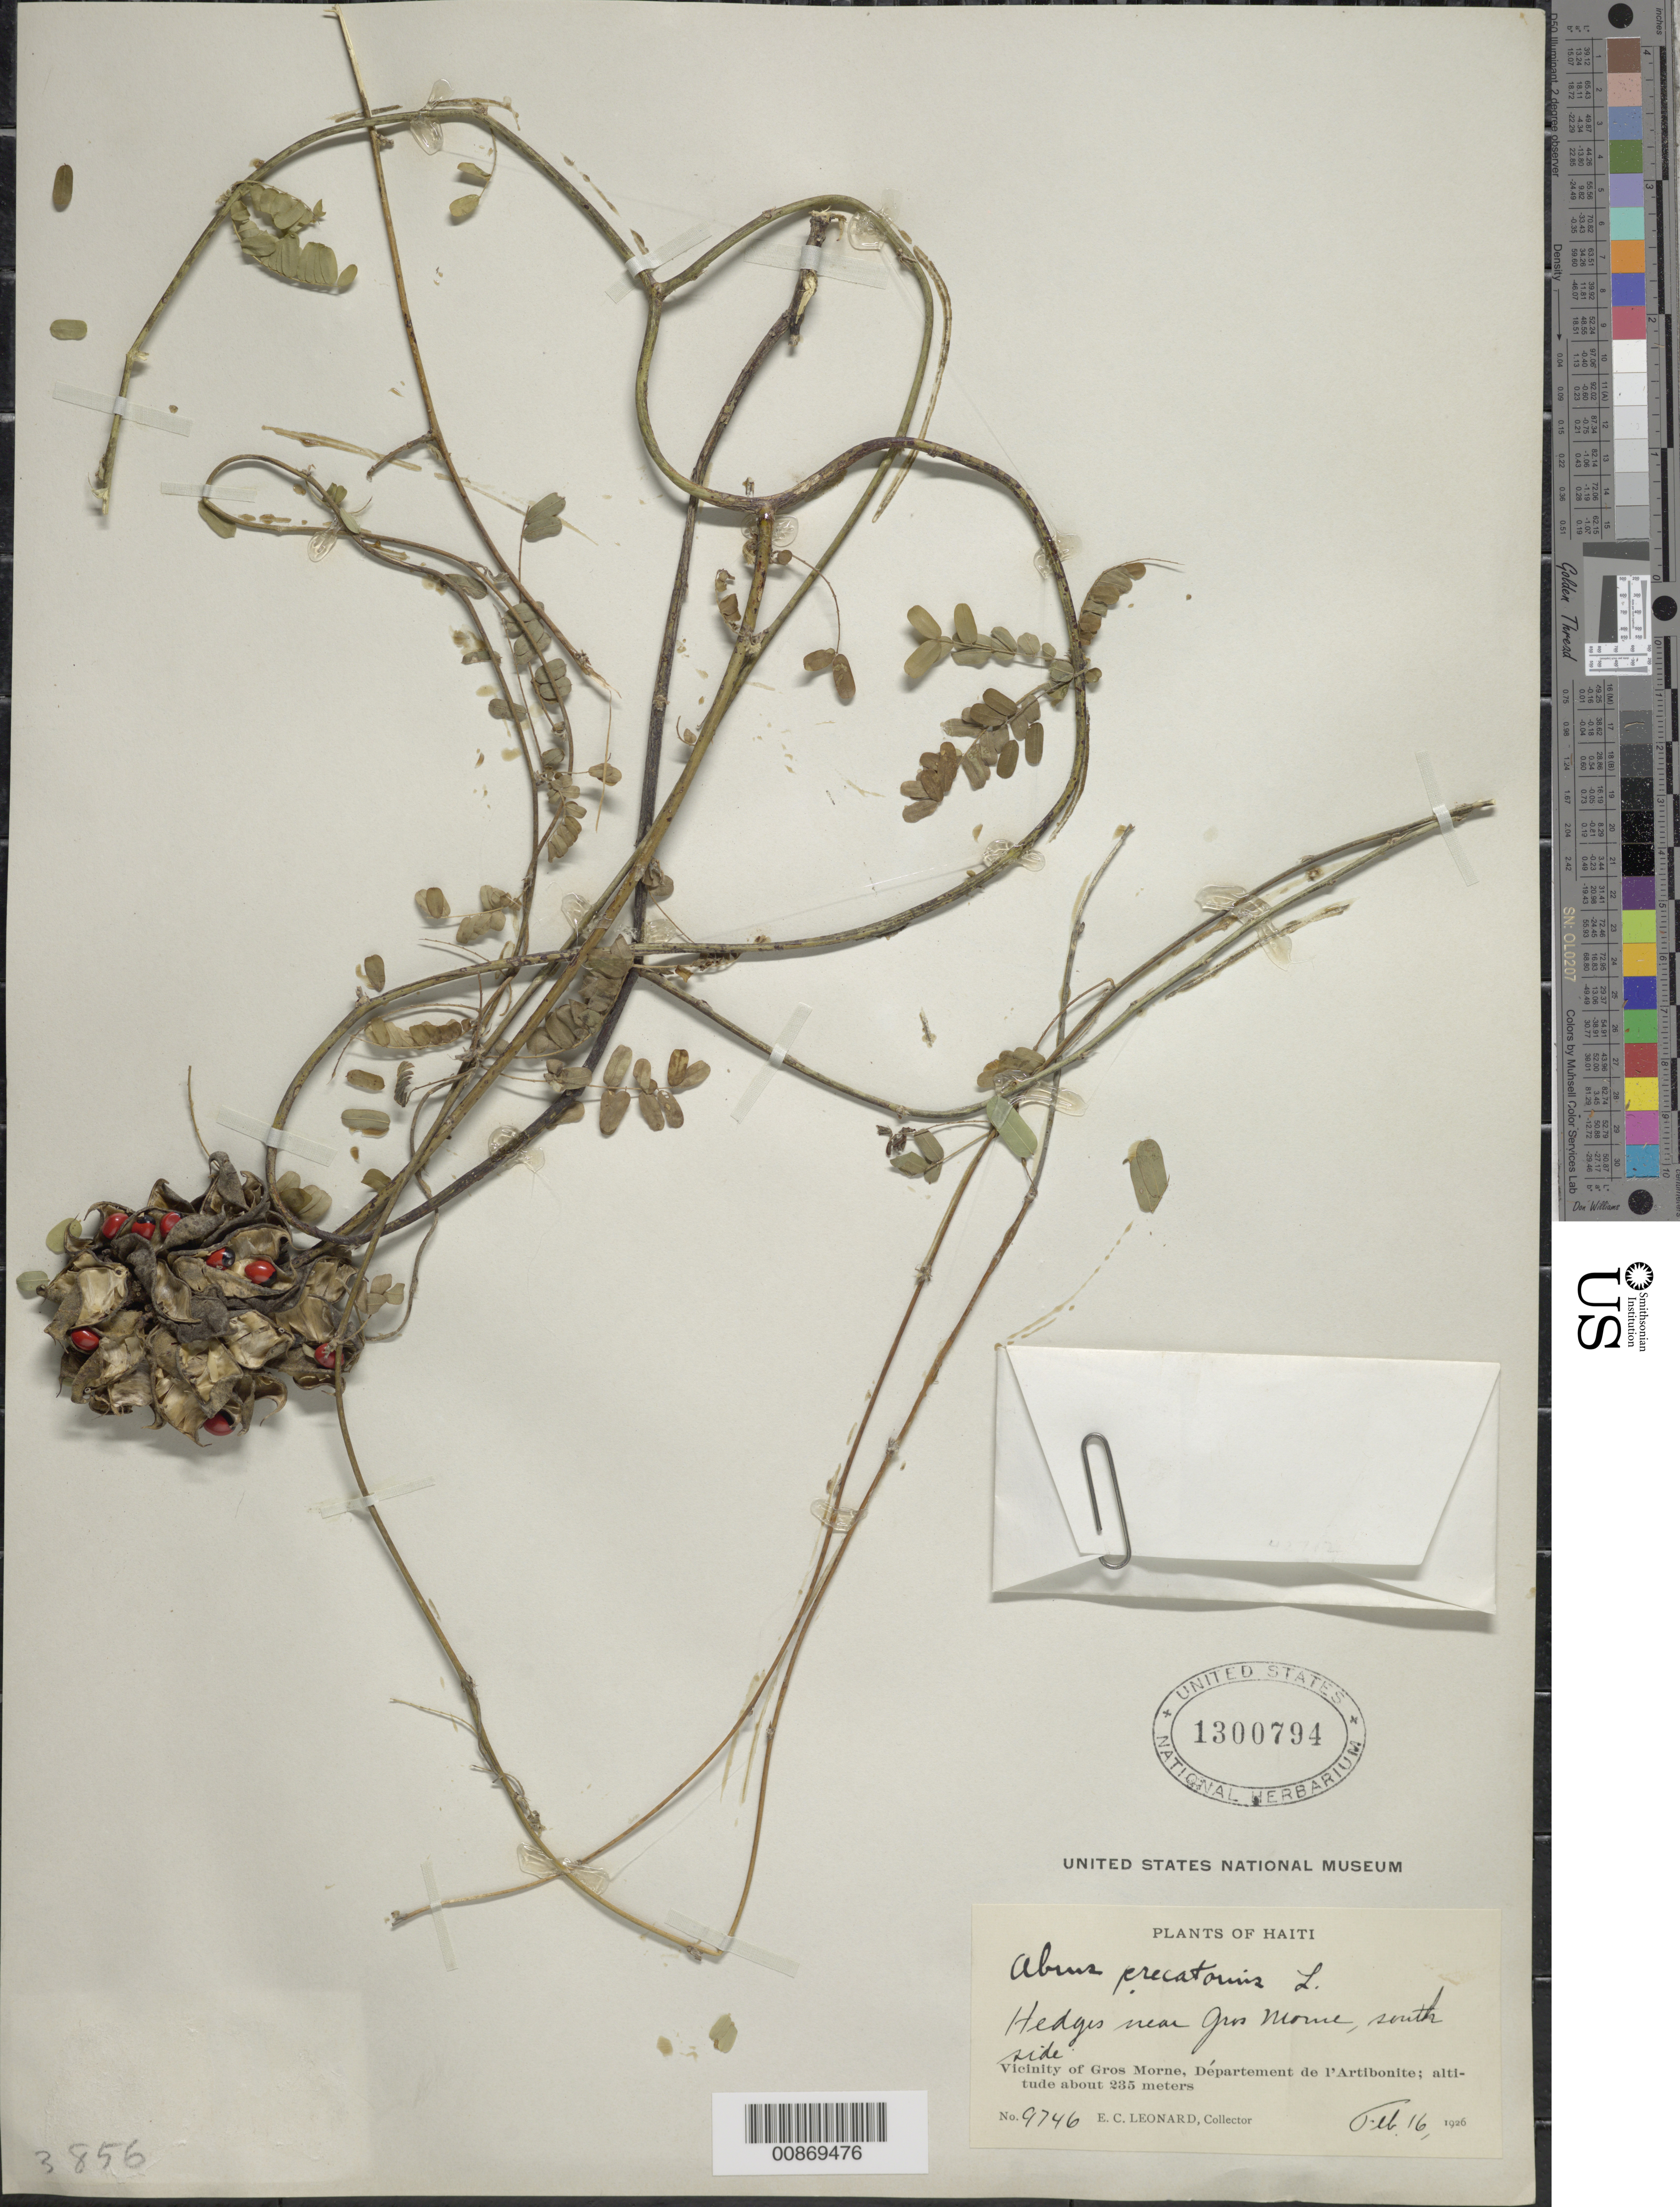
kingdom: Plantae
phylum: Tracheophyta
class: Magnoliopsida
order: Fabales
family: Fabaceae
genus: Abrus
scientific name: Abrus precatorius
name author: L.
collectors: E. C. Leonard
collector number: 9746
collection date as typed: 16 Feb 1926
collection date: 1926-02-16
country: Haiti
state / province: Artibonite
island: Hispaniola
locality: Near Gros Morne, south side.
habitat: Hedges.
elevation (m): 235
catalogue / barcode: US 1300794